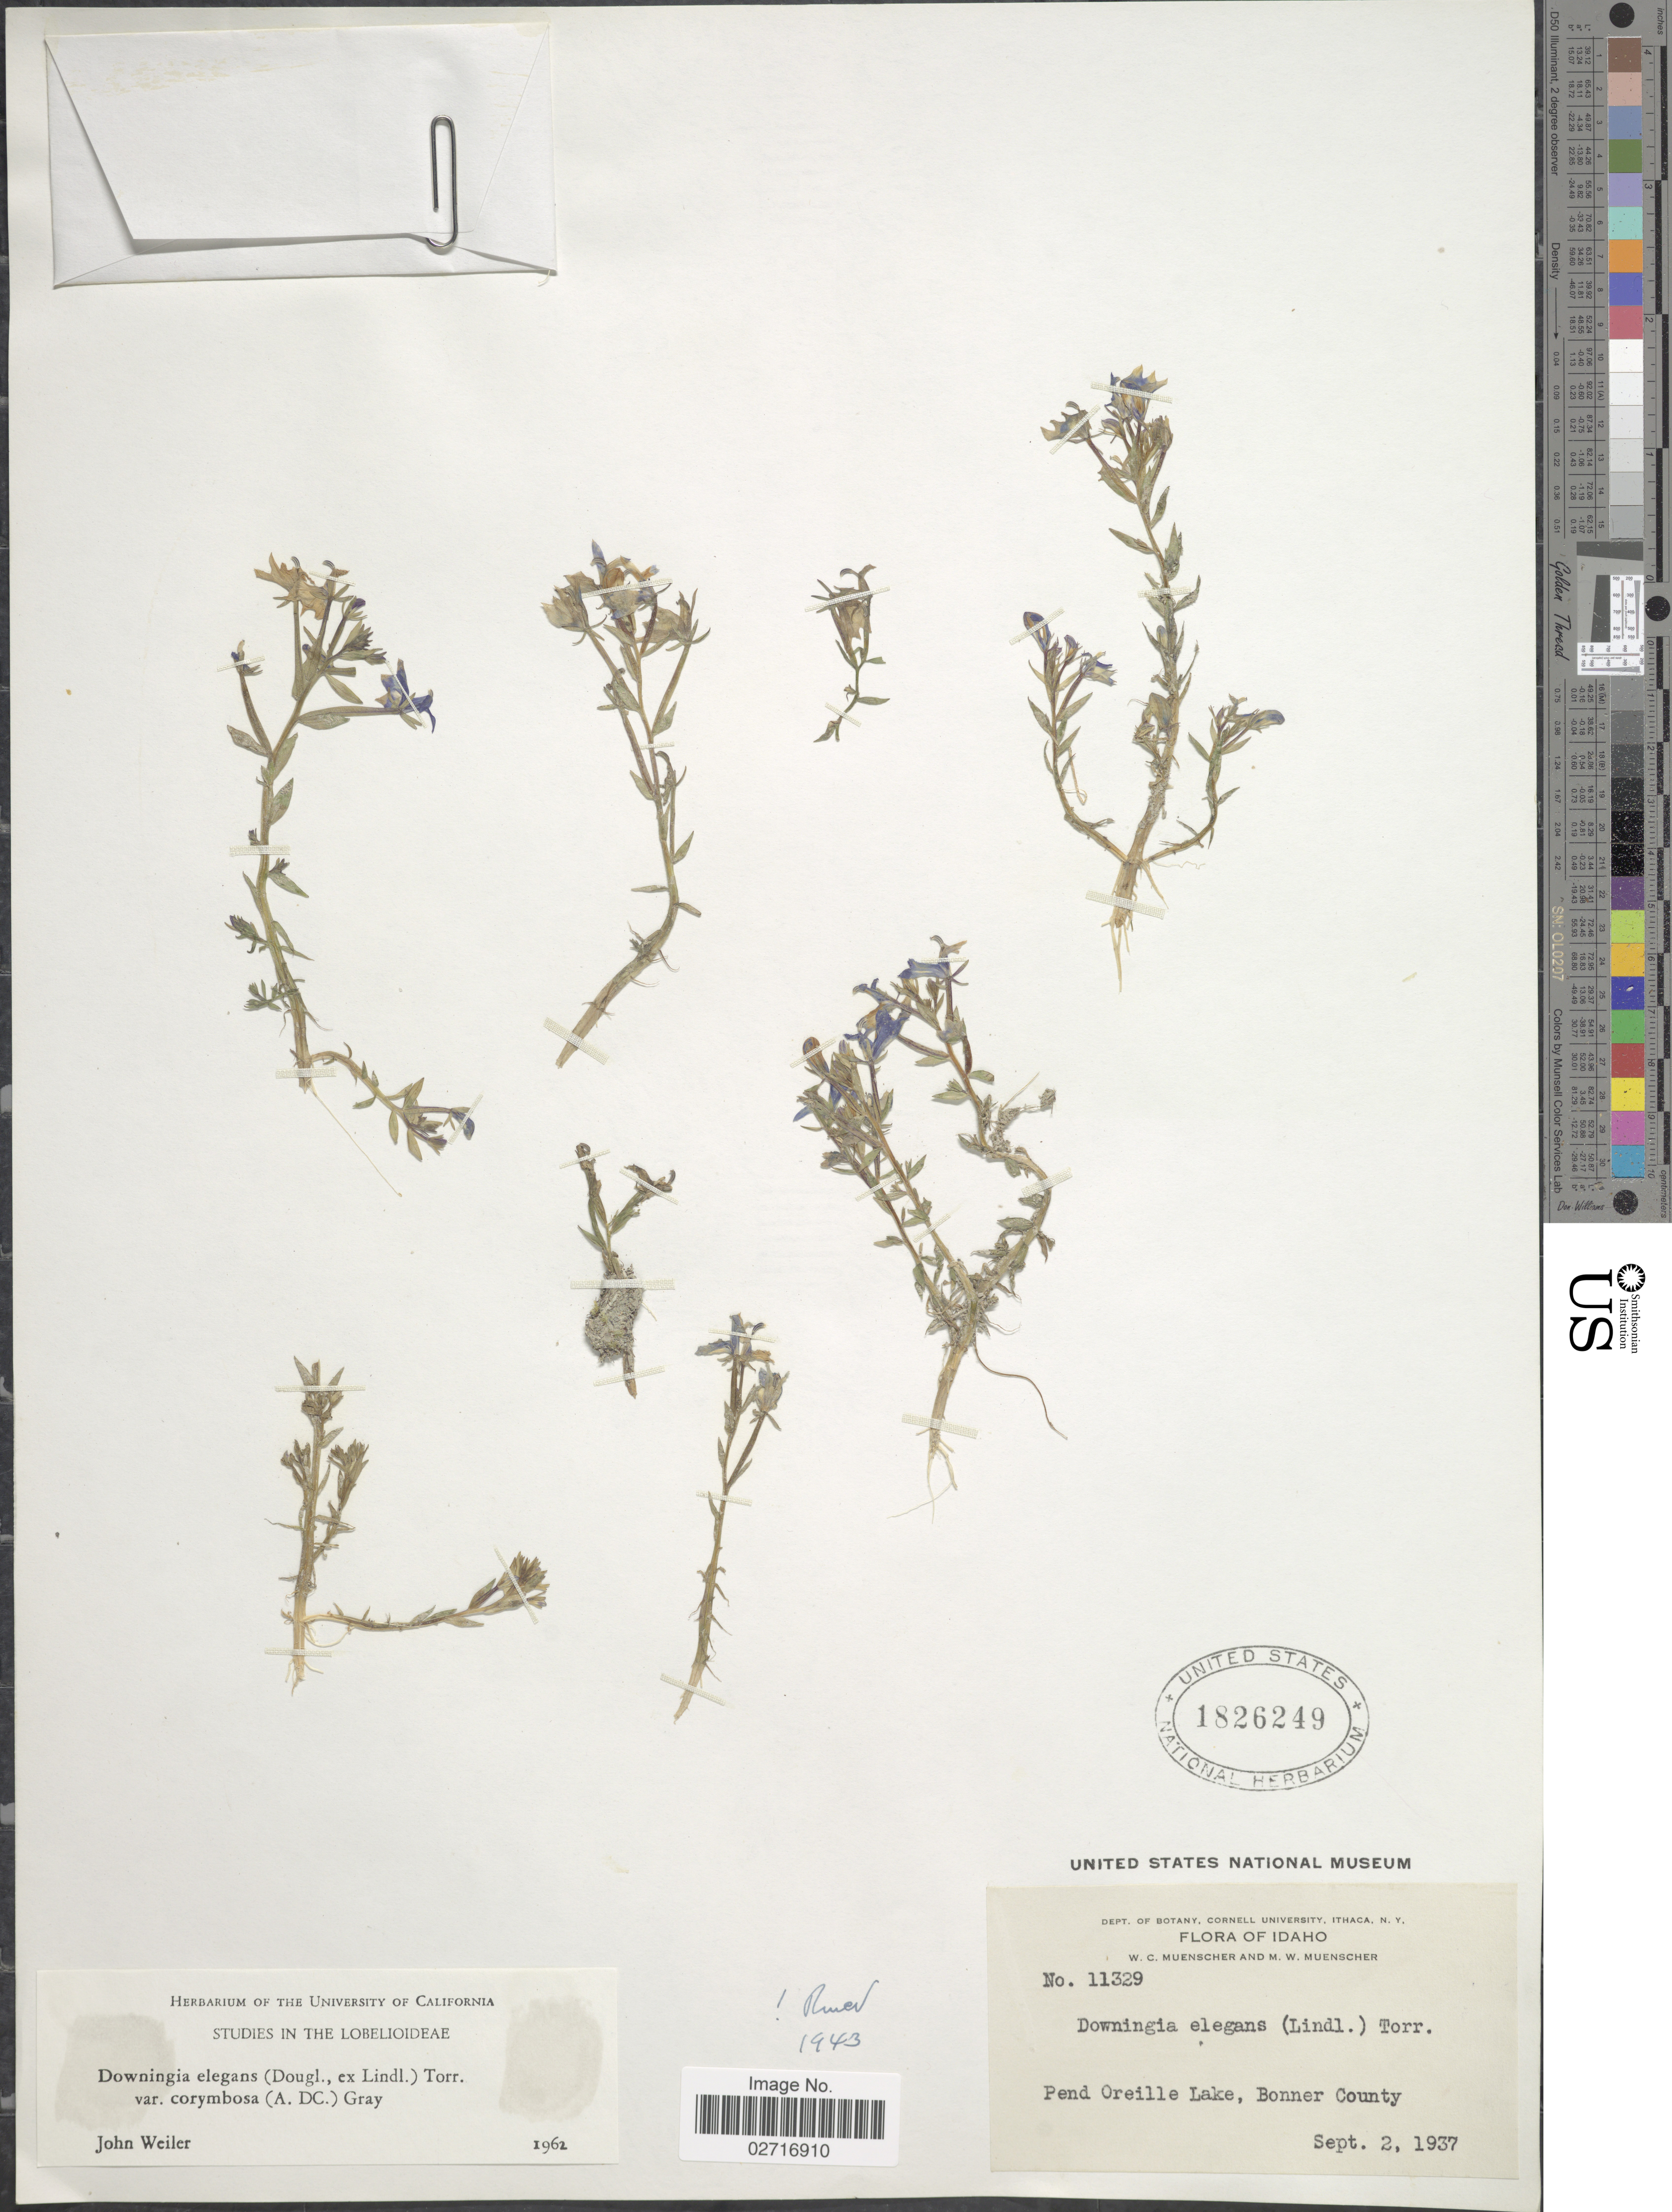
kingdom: Plantae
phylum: Tracheophyta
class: Magnoliopsida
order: Asterales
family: Campanulaceae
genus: Downingia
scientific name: Downingia elegans var. corymbosa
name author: (A. DC.) A. Gray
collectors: W. Muenscher & M. Muenscher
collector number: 11329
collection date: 1937-09-02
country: United States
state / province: Idaho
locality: Pend Oreille Lake, Bonner County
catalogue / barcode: US 1826249